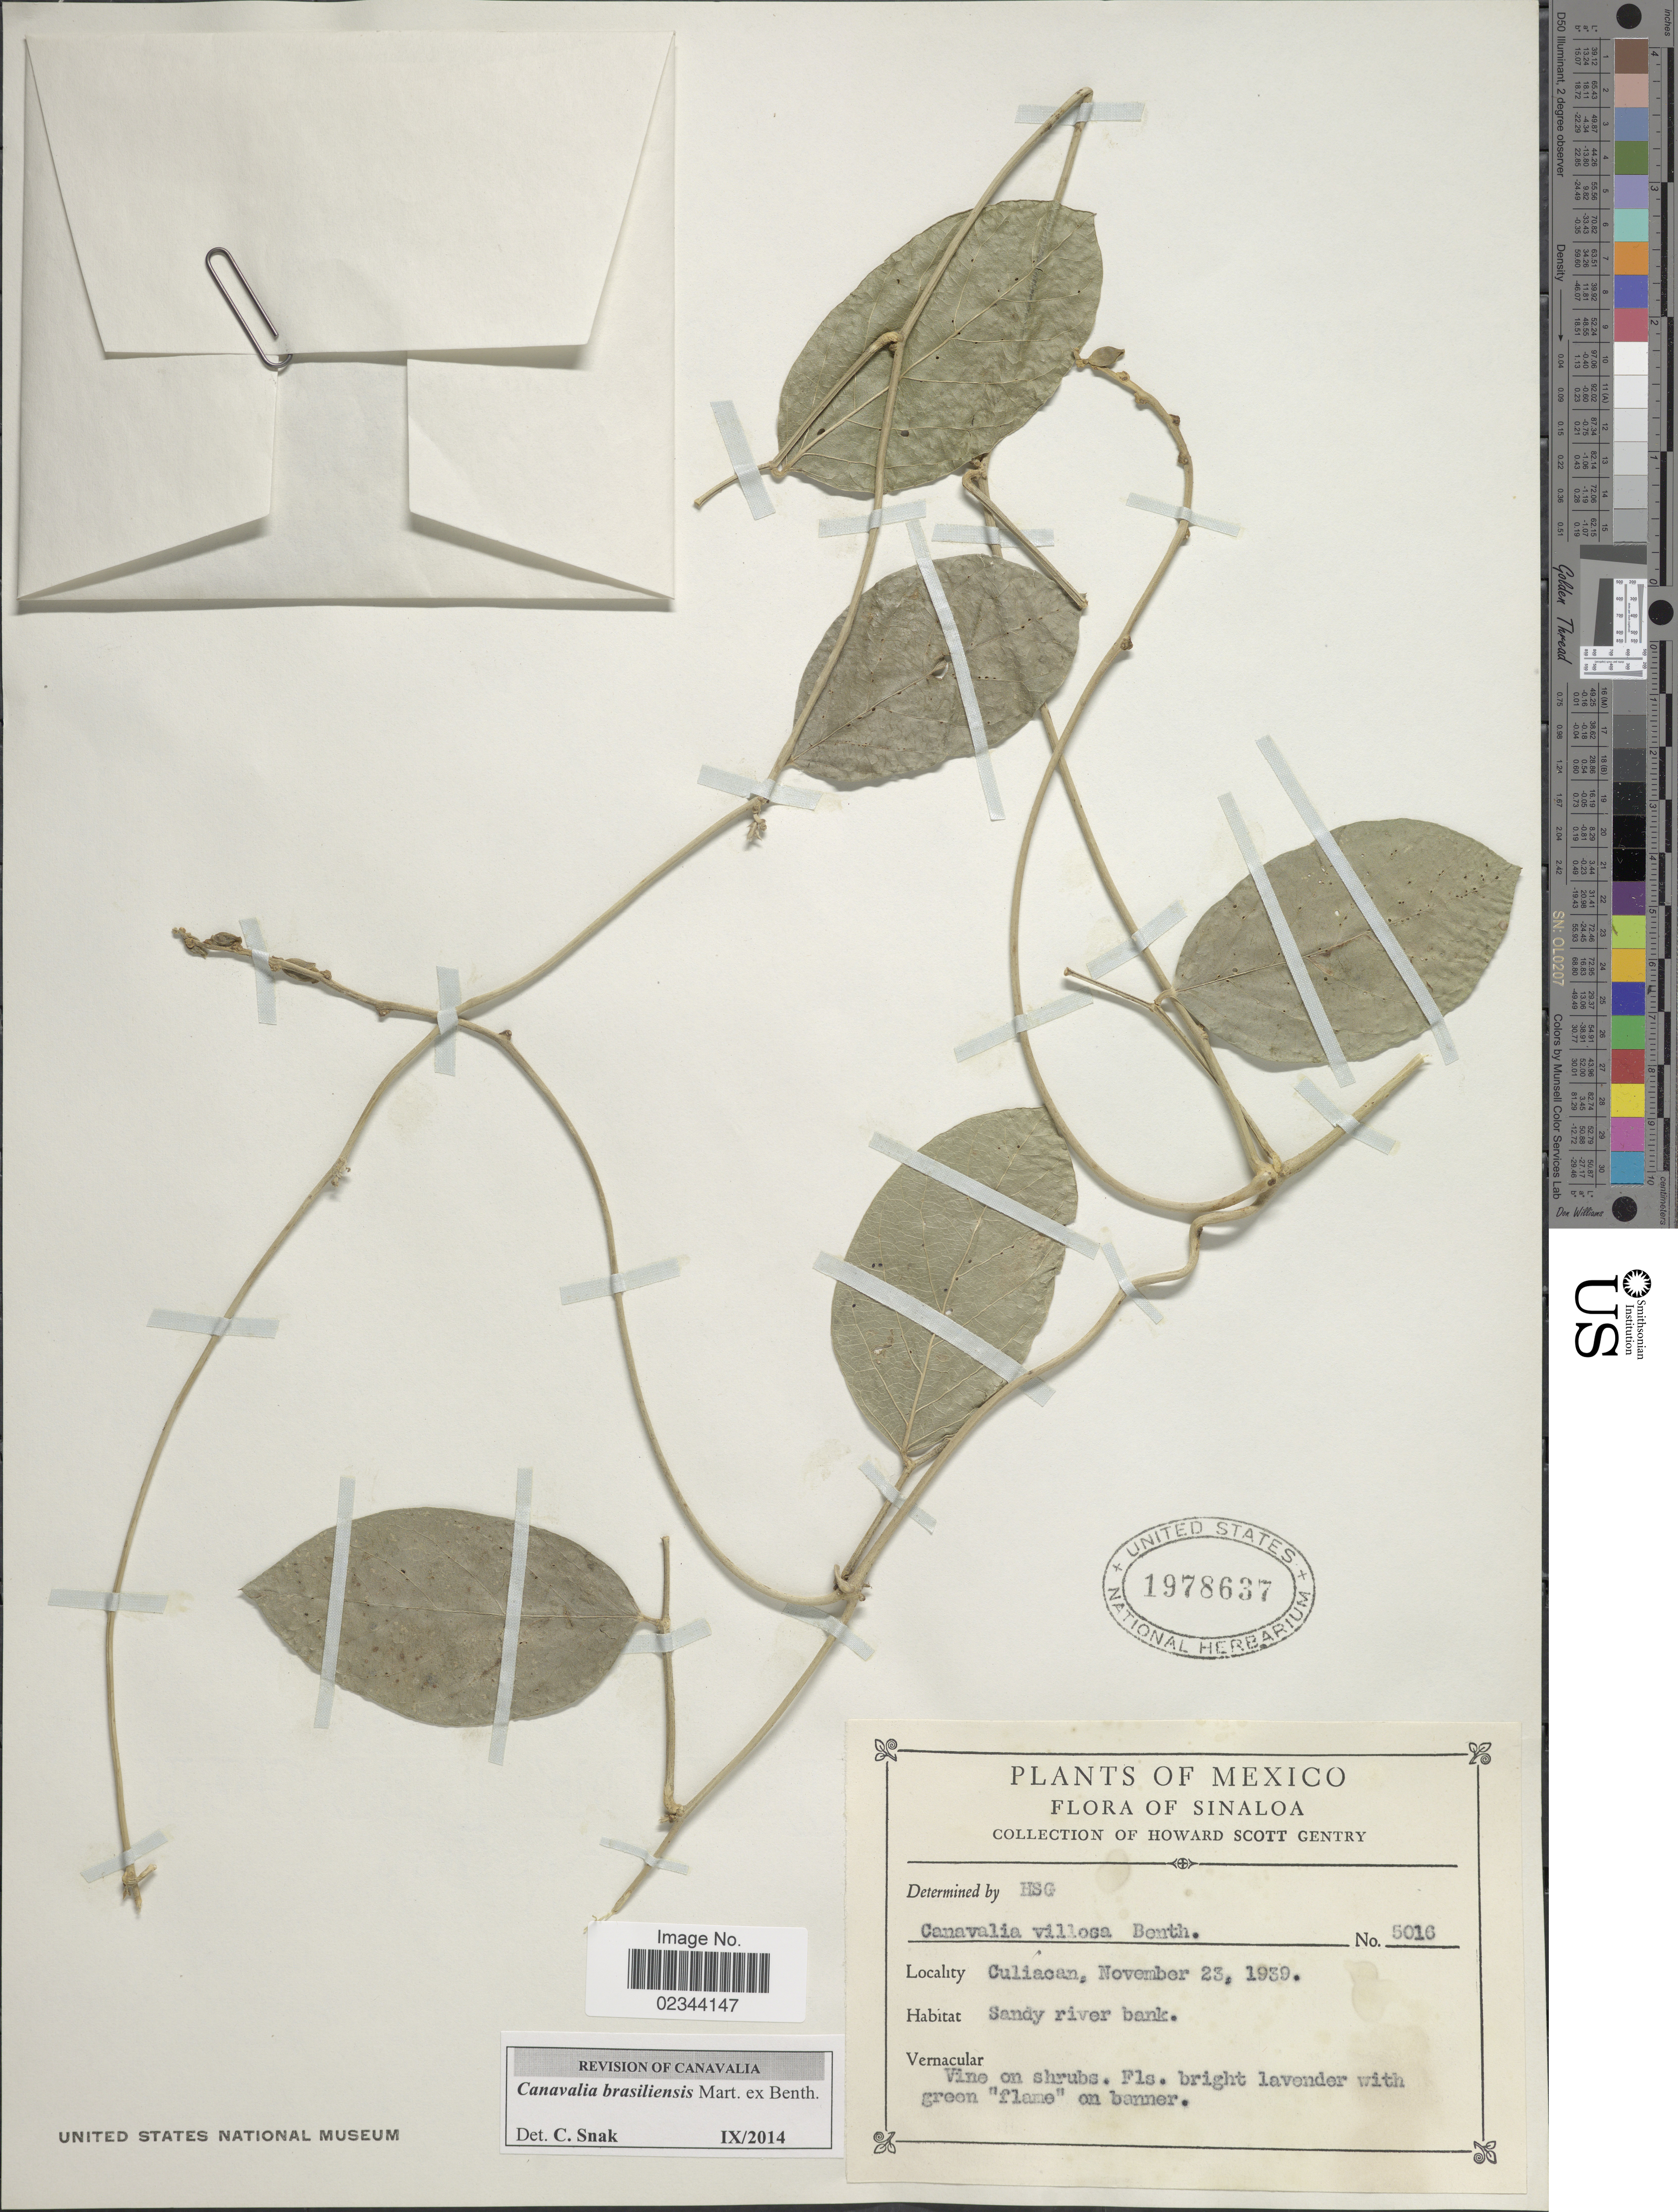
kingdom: Plantae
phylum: Tracheophyta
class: Magnoliopsida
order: Fabales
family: Fabaceae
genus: Canavalia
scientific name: Canavalia brasiliensis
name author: Mart. ex Benth.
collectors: H. S. Gentry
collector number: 5016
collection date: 1939-11-23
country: Mexico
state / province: Sinaloa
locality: Culiacan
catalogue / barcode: US 1978637